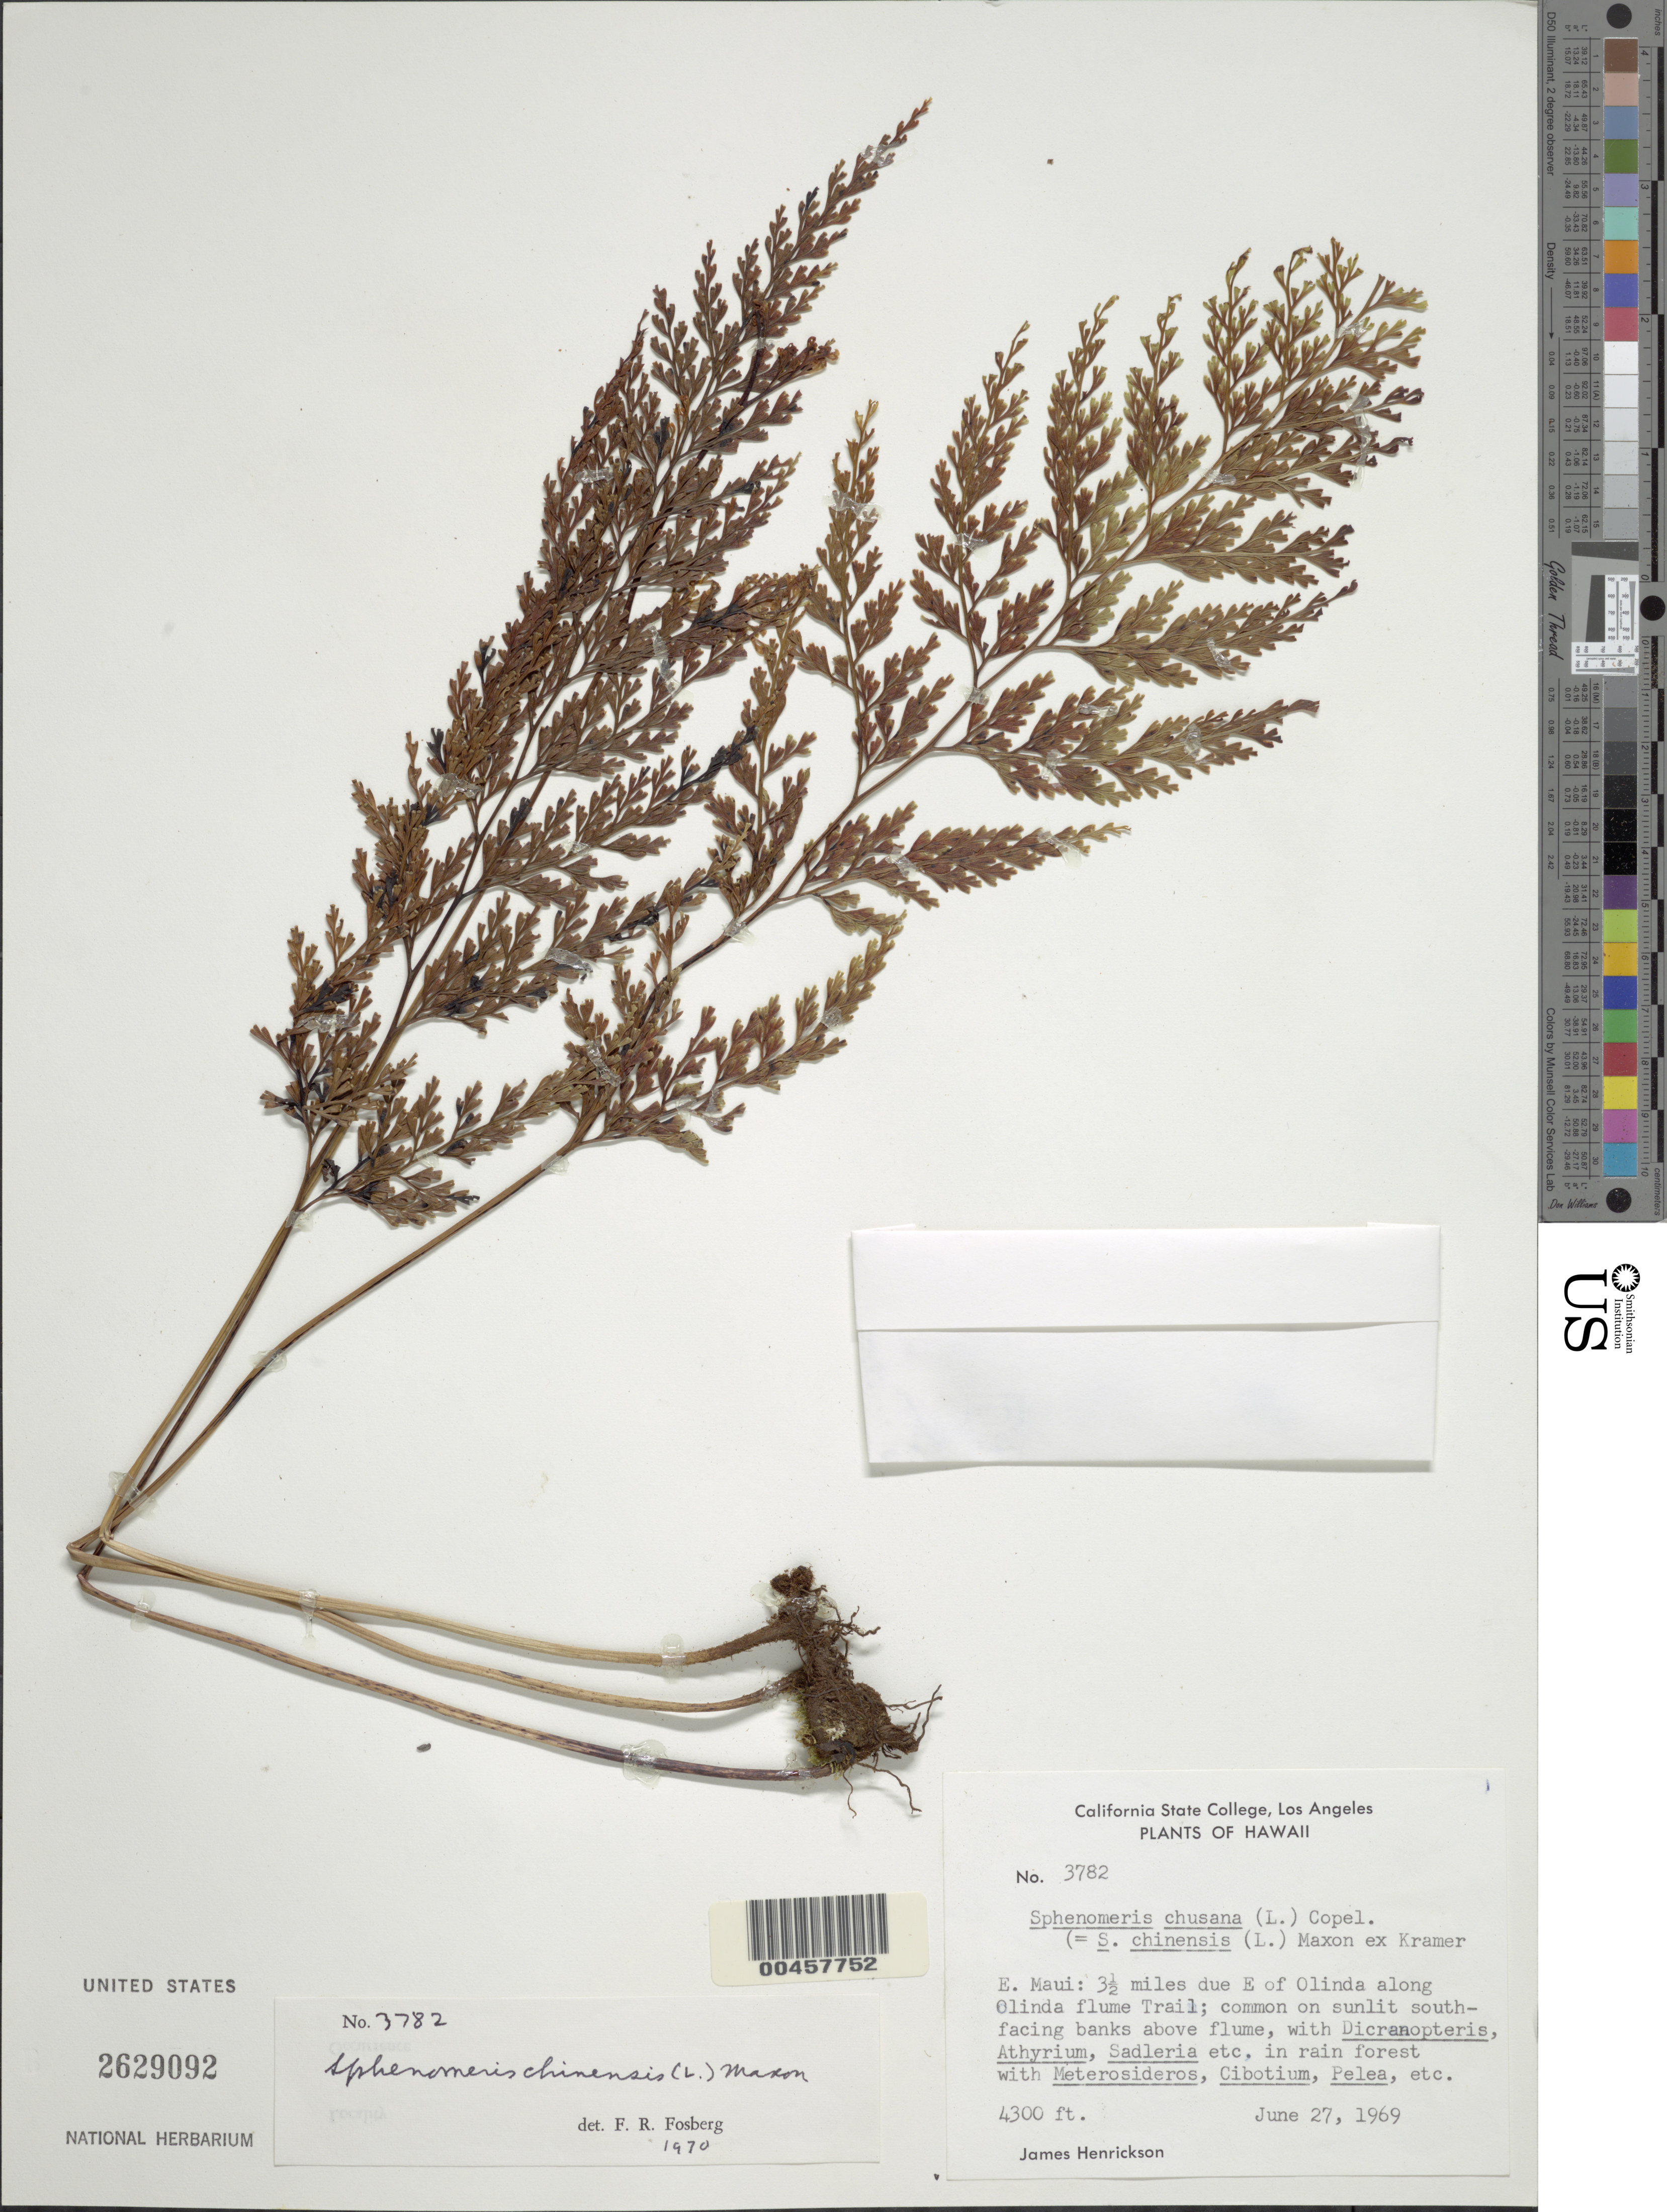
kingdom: Plantae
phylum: Tracheophyta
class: Polypodiopsida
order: Polypodiales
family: Lindsaeaceae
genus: Sphenomeris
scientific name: Sphenomeris chinensis var. chinensis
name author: (L.) Maxon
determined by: Fosberg, F. R.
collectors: J. S. Henrickson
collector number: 3782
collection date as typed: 27 Jun 1969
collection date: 1969-06-27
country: United States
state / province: Hawaii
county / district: Maui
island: Maui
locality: E. Maui: 3.5 miles due E of Olinda along Olinda flume Trail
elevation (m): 1311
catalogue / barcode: US 2629092